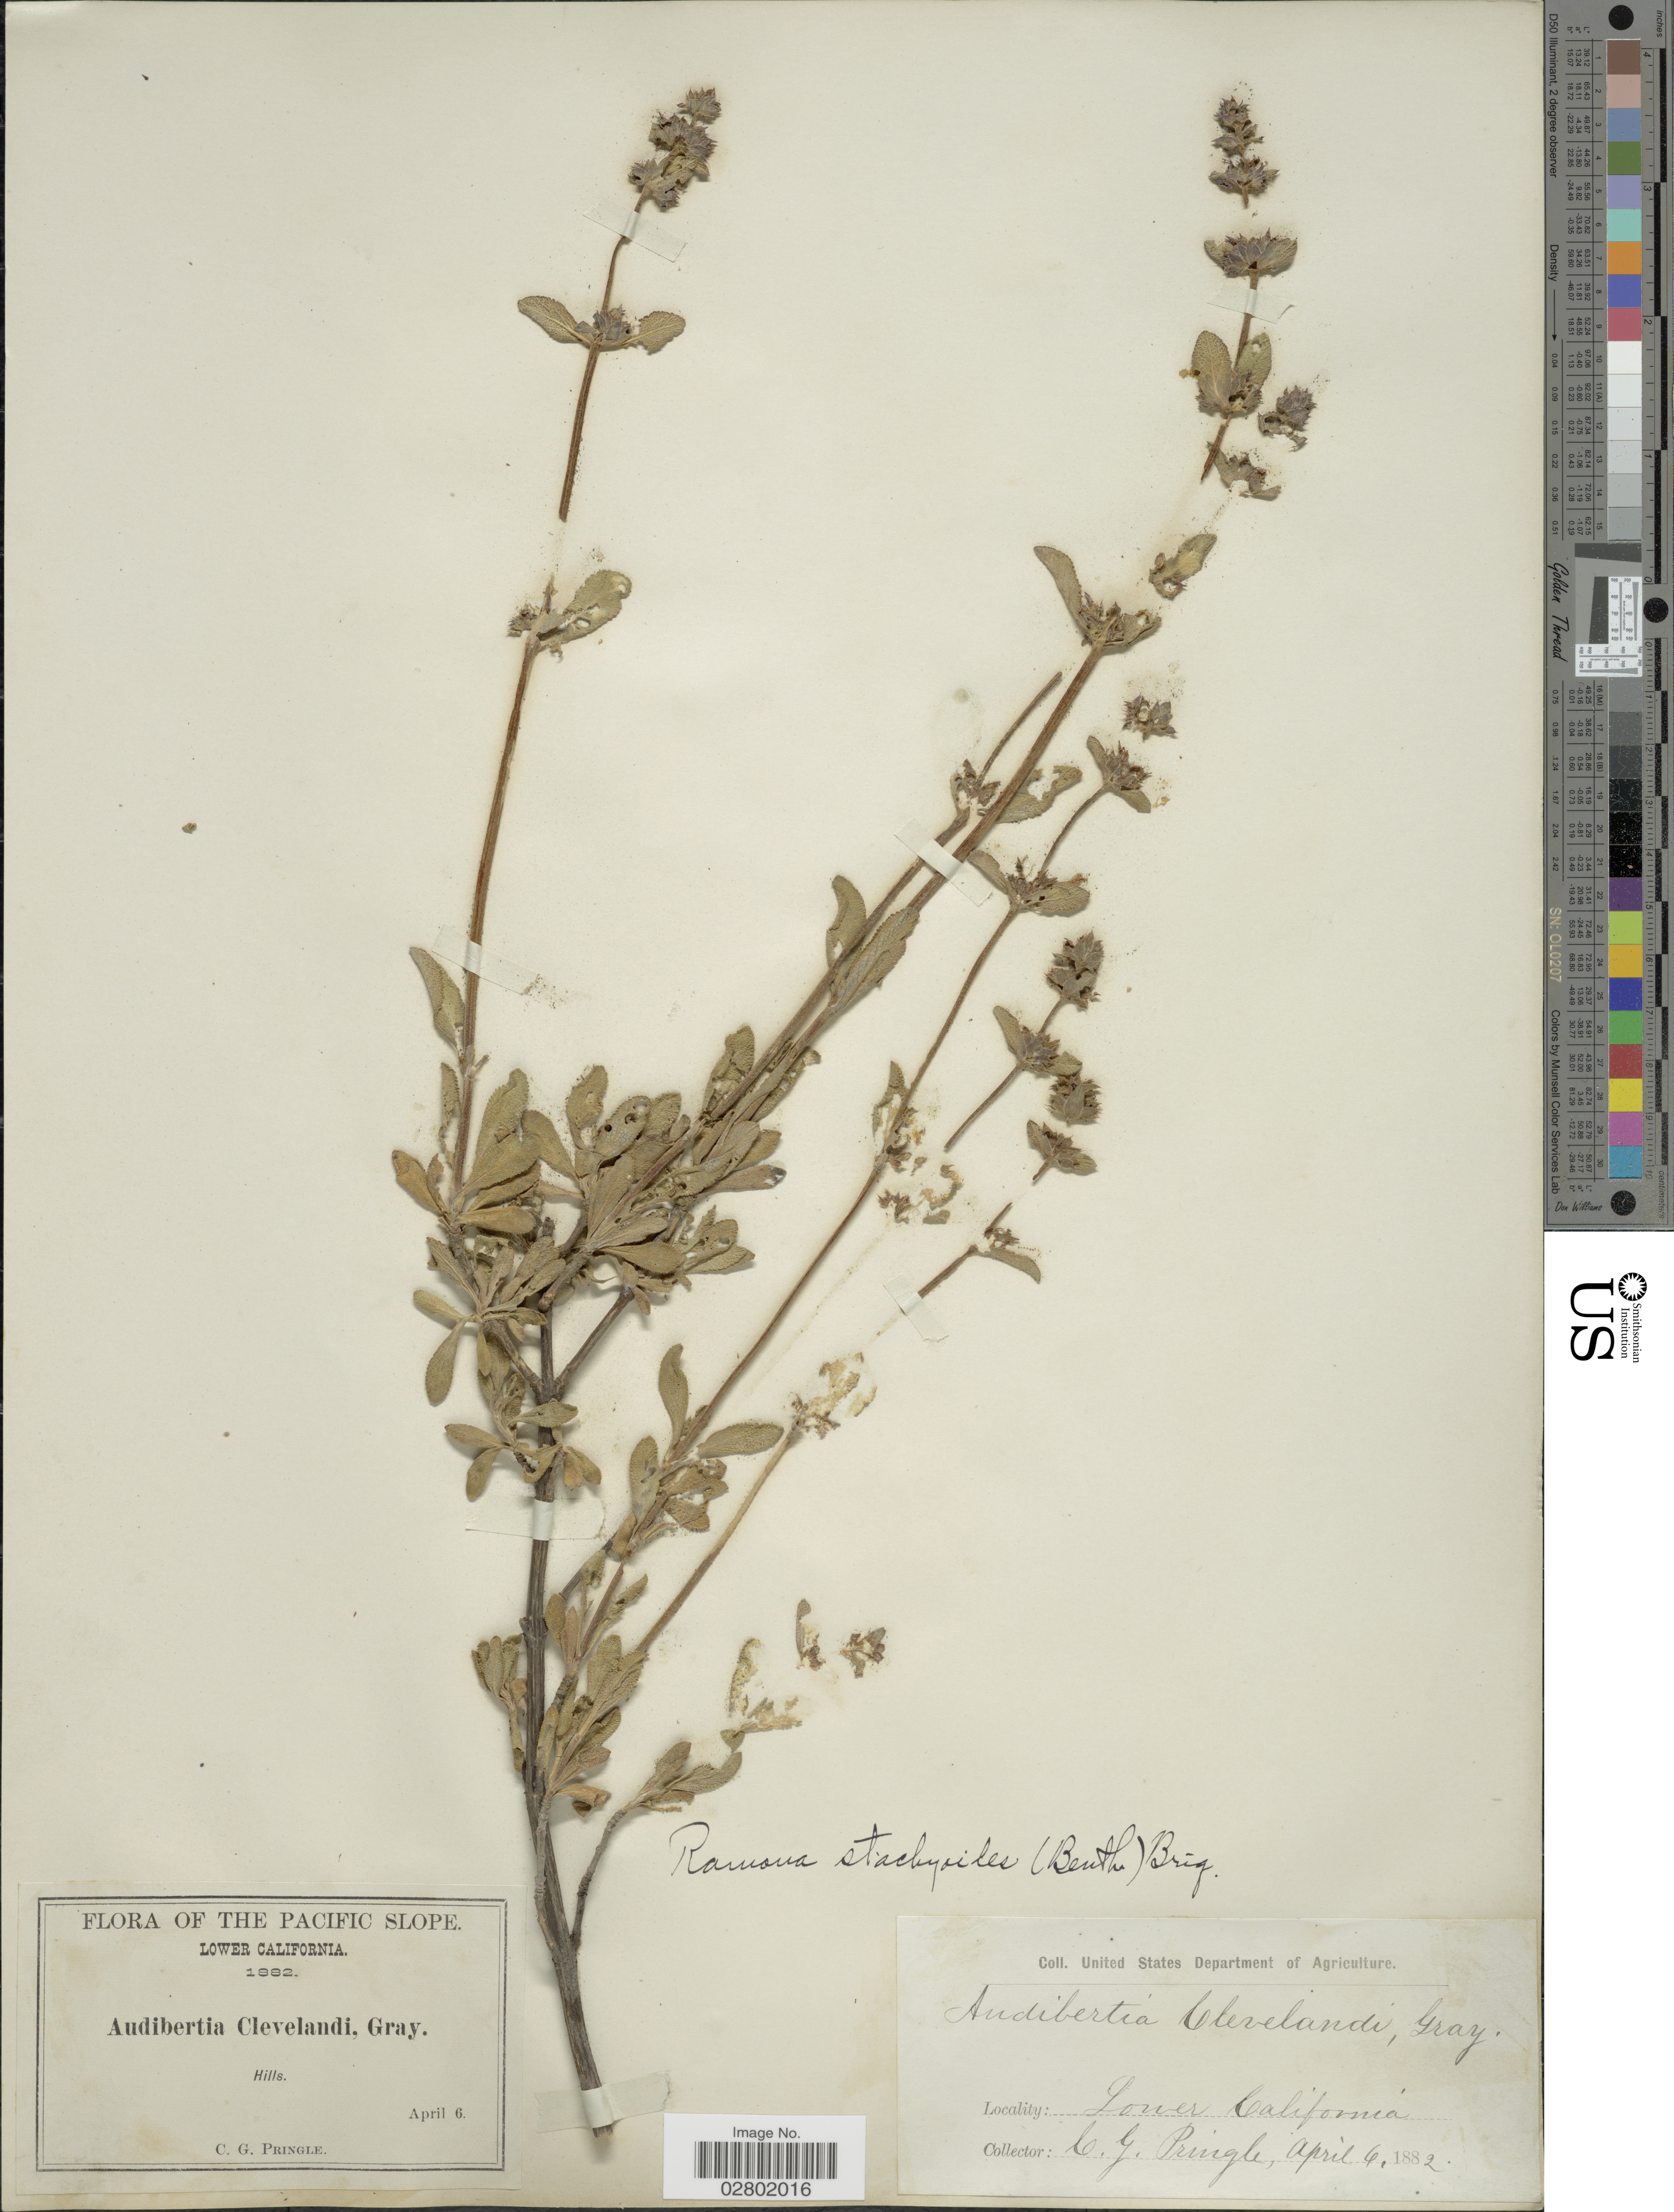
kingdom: Plantae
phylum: Tracheophyta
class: Magnoliopsida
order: Lamiales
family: Lamiaceae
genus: Salvia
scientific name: Salvia mellifera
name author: Greene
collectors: C. G. Pringle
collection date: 1882-04-06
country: Mexico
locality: The Pacific Slope, Lower California, Hills.